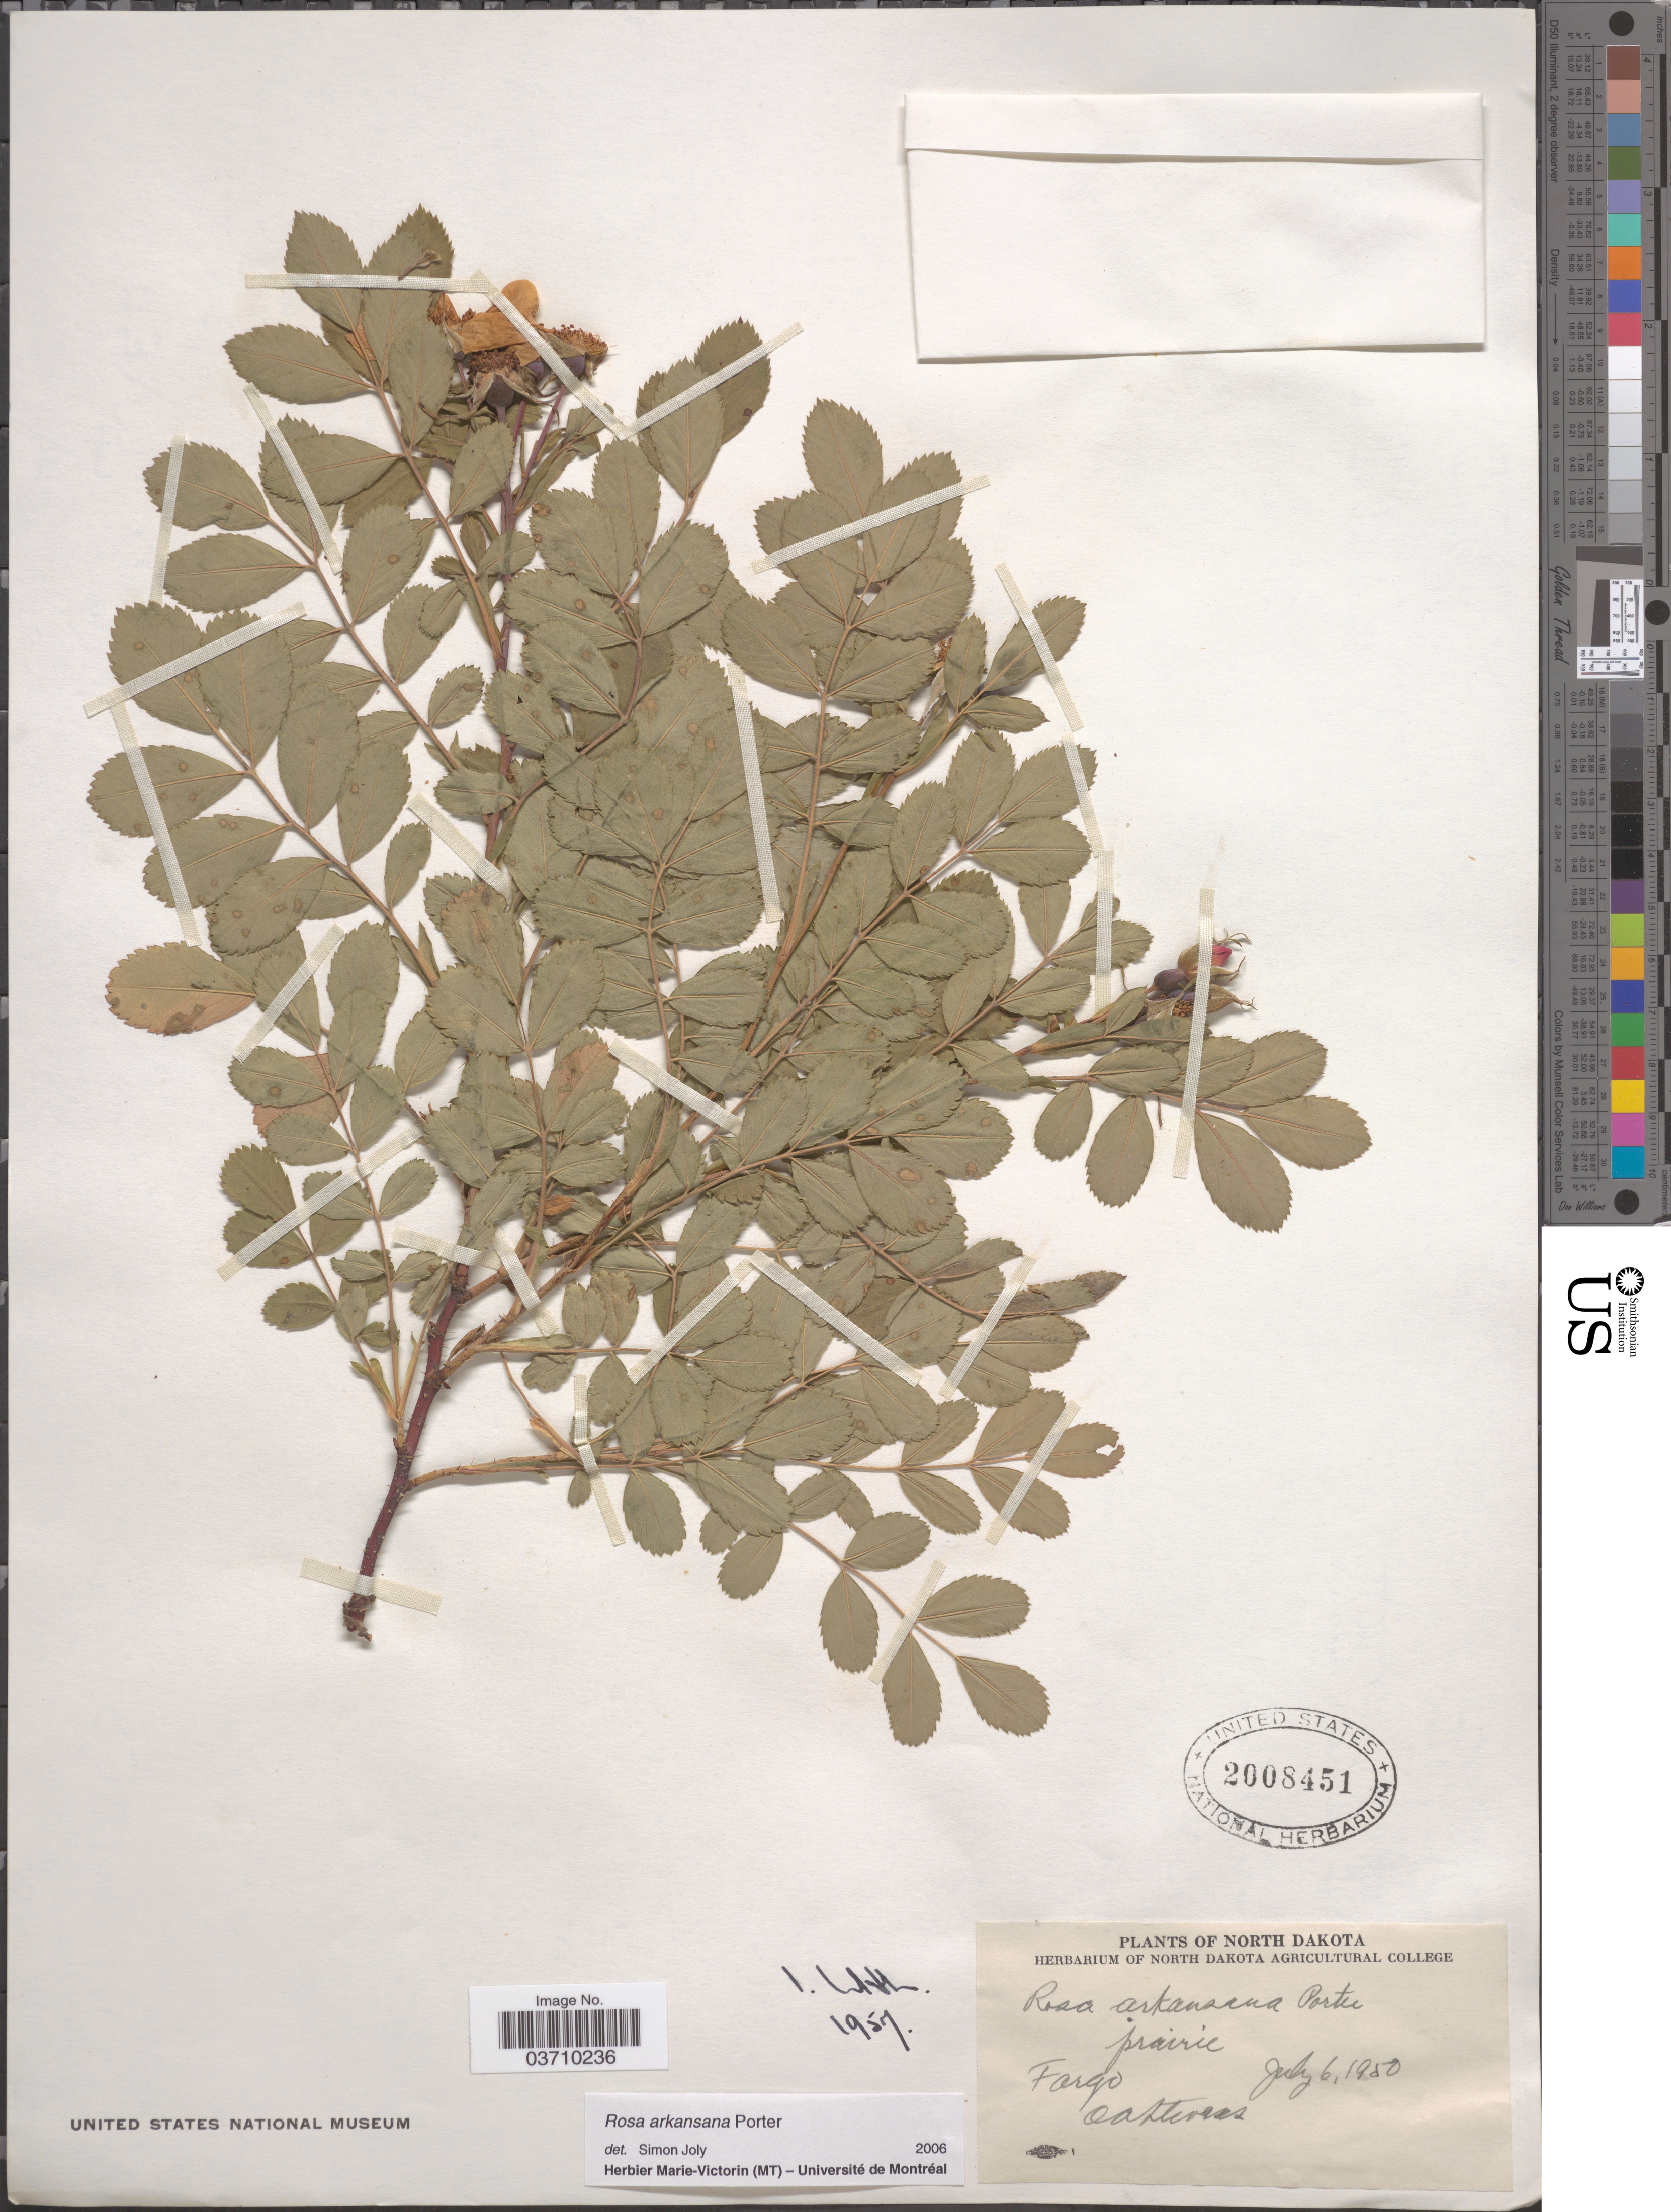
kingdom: Plantae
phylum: Tracheophyta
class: Magnoliopsida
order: Rosales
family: Rosaceae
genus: Rosa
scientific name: Rosa arkansana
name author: Porter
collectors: O. A. Stevens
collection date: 1950-07-06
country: United States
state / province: North Dakota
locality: Fargo.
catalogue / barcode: US 2008451